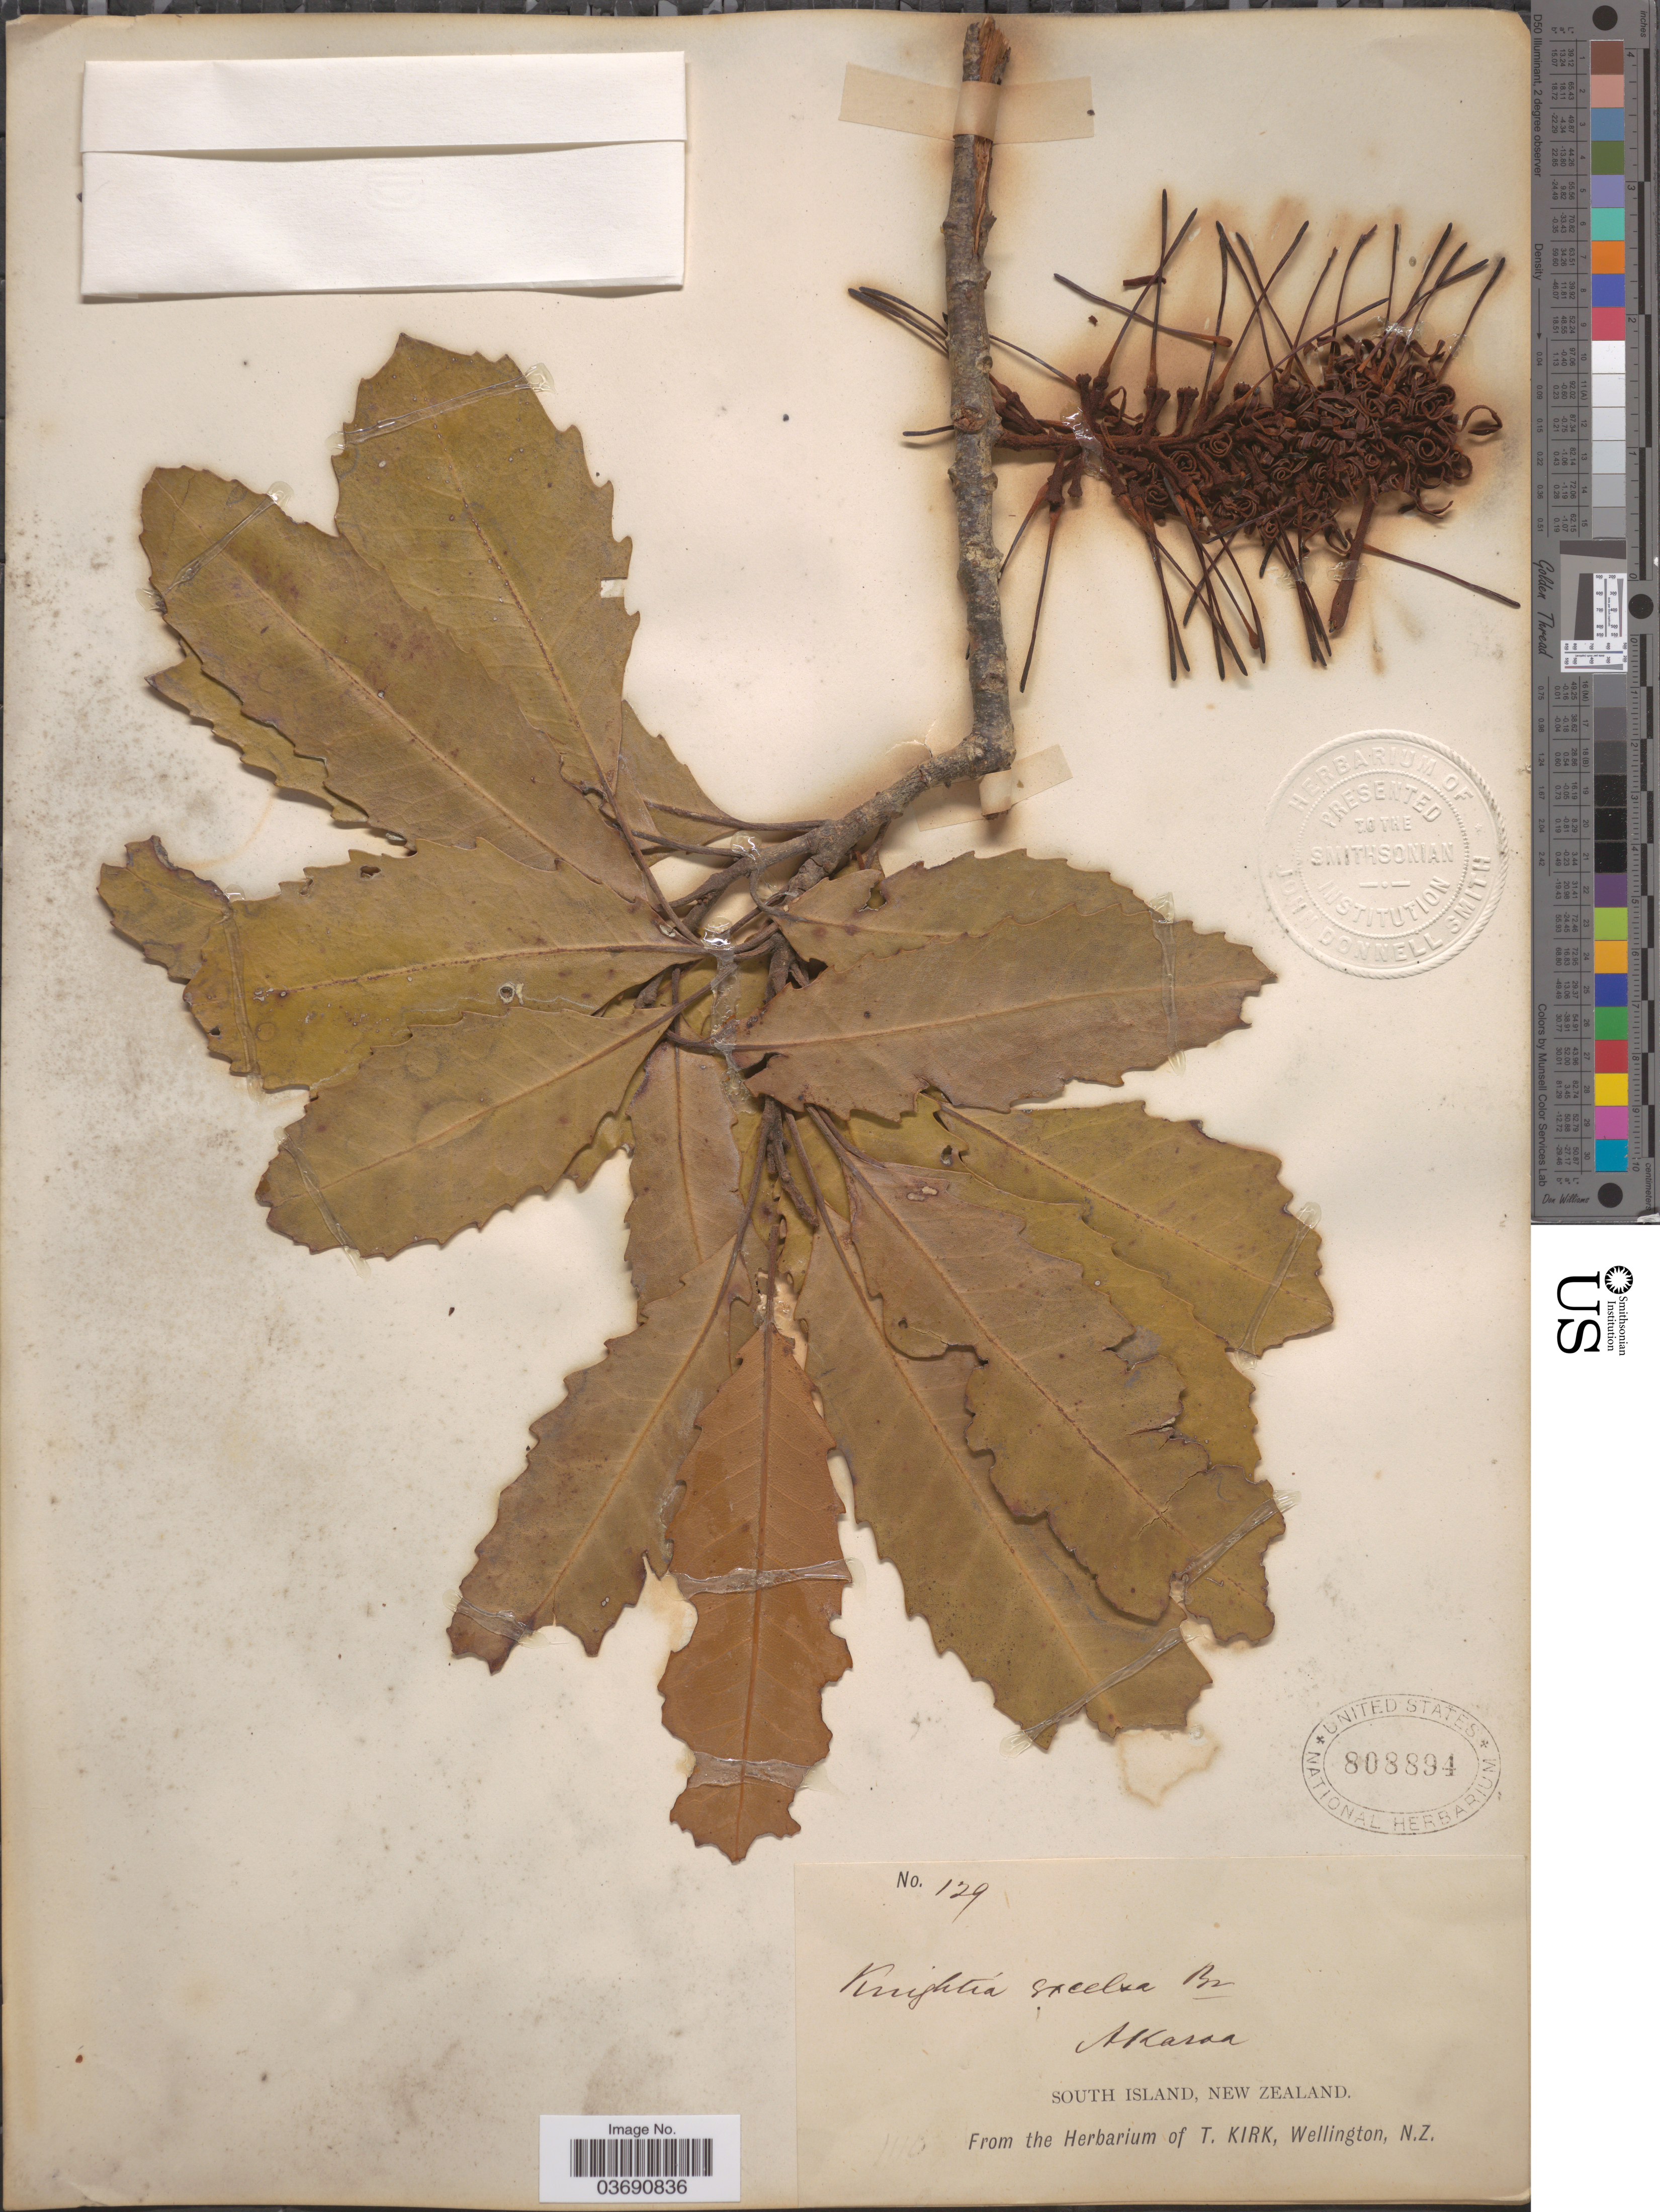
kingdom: Plantae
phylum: Tracheophyta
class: Magnoliopsida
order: Proteales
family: Proteaceae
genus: Knightia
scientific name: Knightia excelsa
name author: R. Br.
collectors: ex herb. T. Kirk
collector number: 129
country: New Zealand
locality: Akaroa. South Island.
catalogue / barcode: US 808894